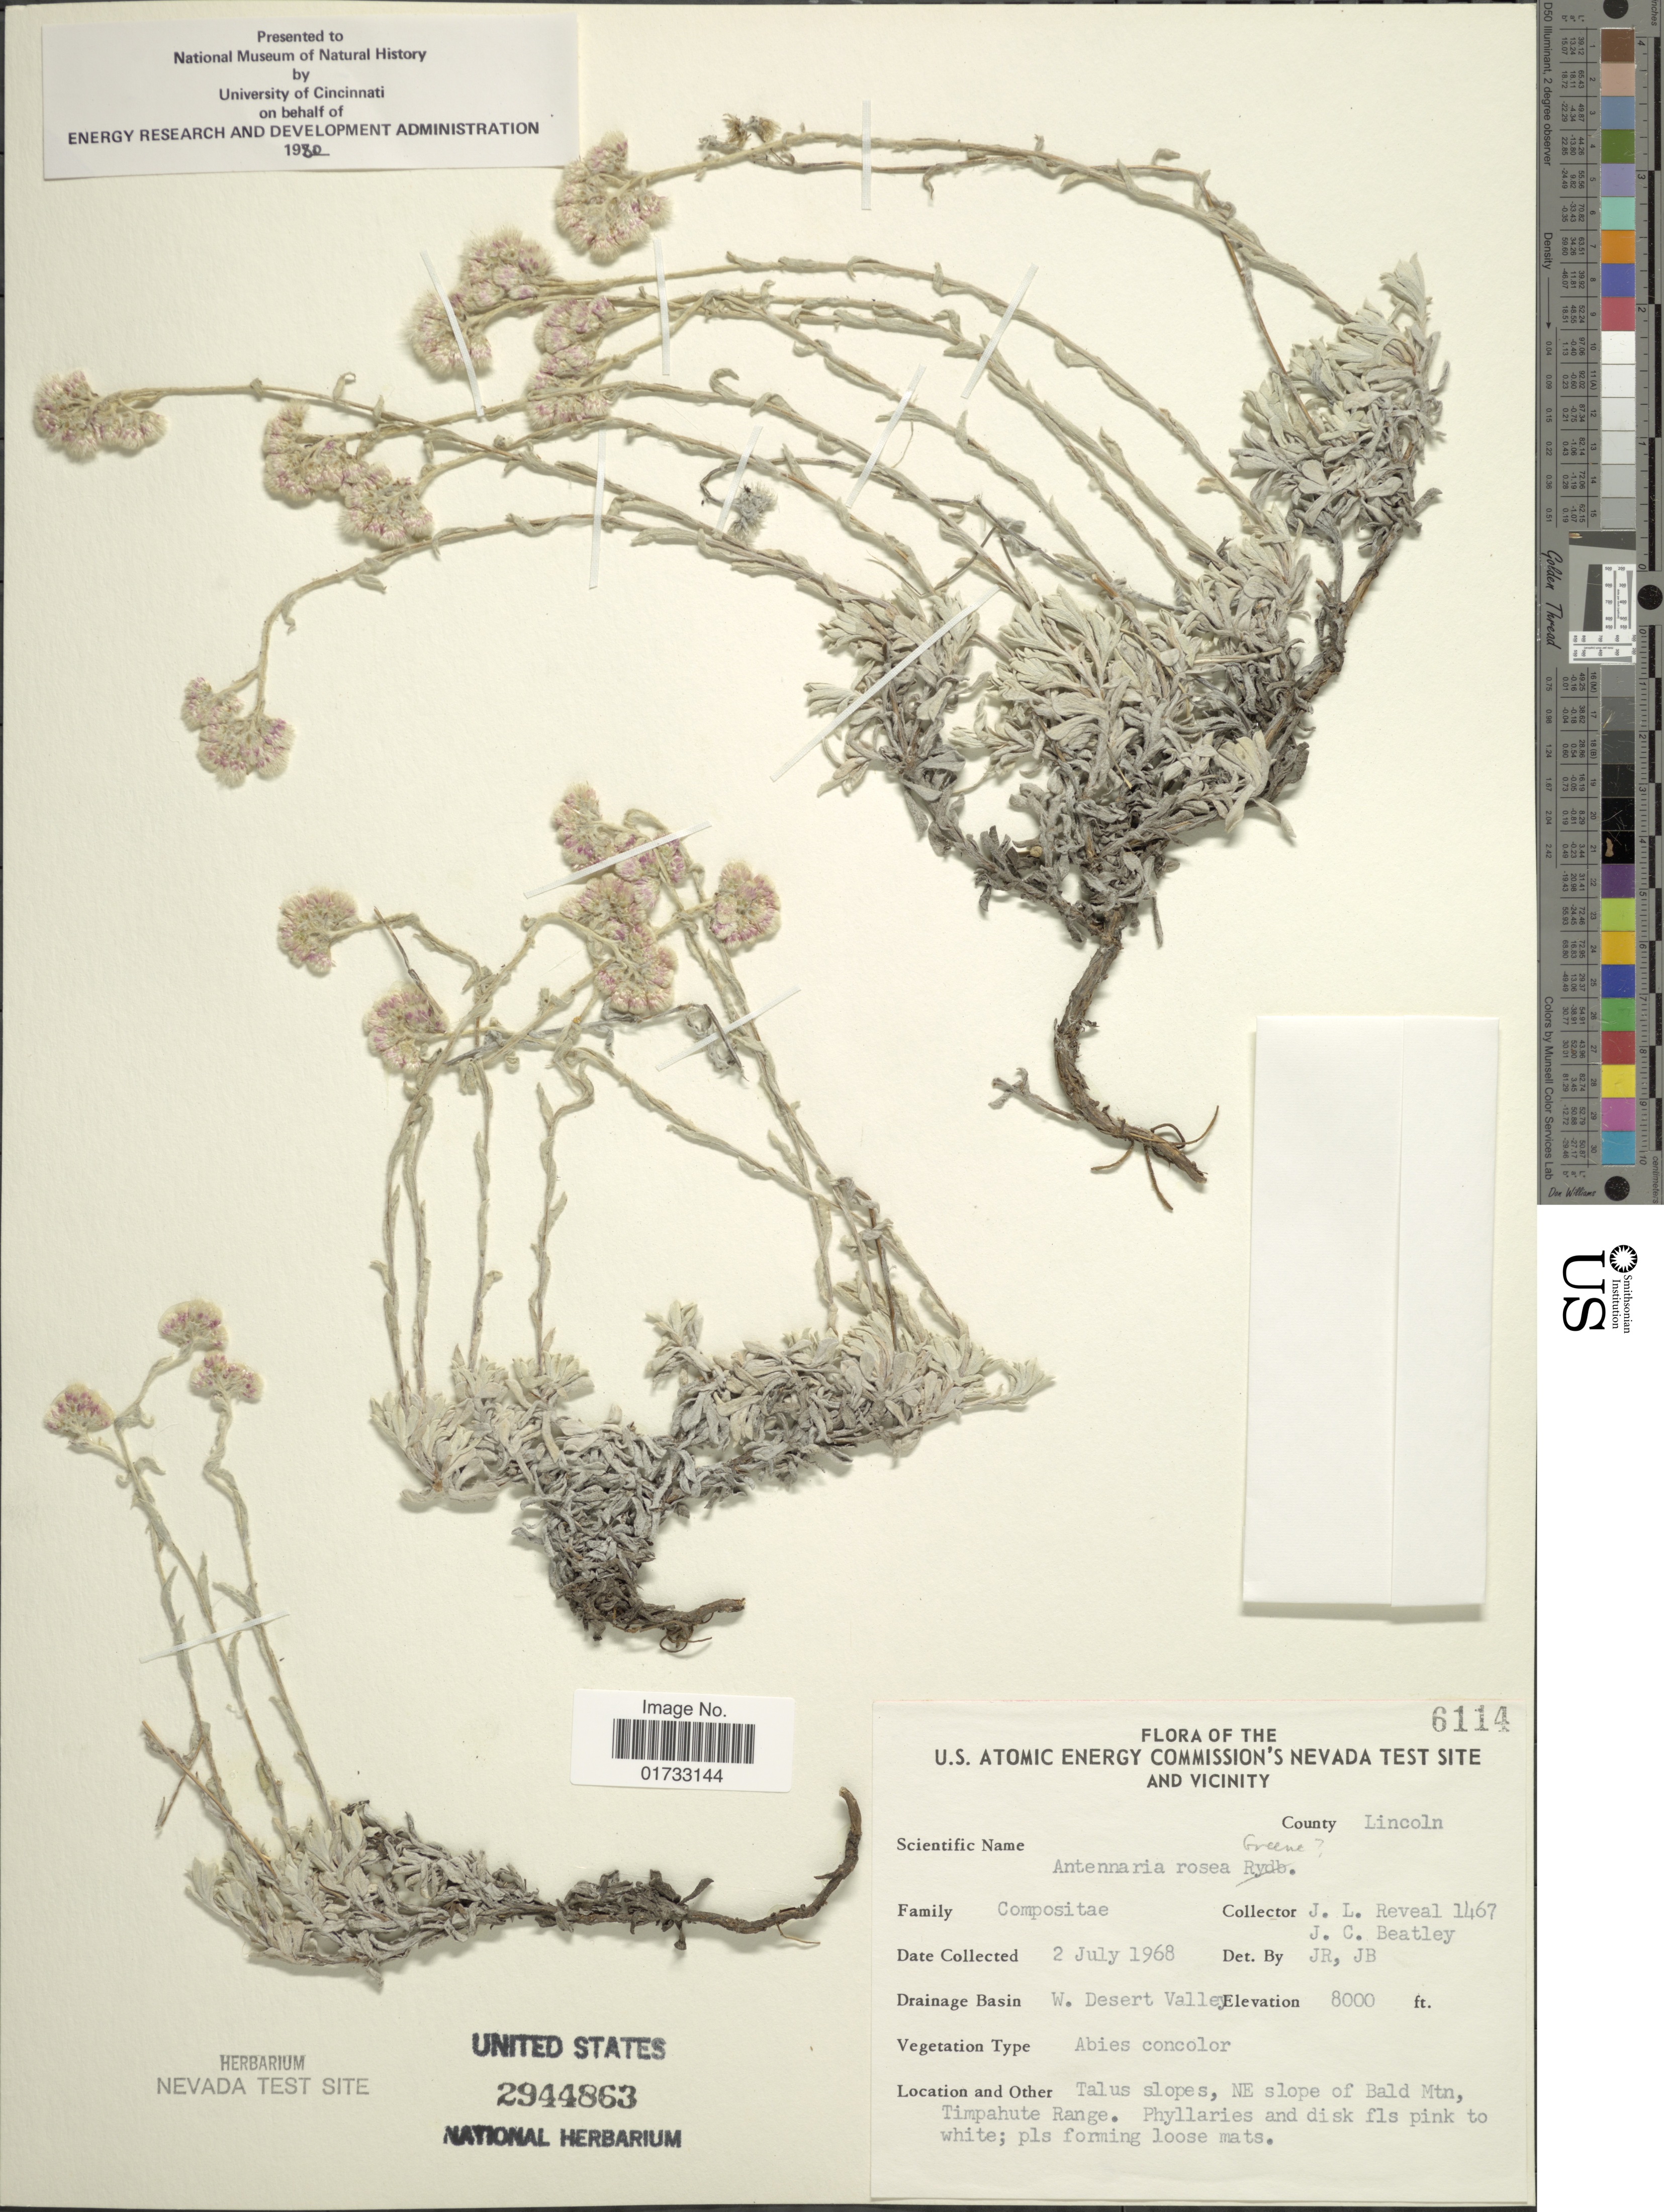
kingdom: Plantae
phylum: Tracheophyta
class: Magnoliopsida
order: Asterales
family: Asteraceae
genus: Antennaria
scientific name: Antennaria rosea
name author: Greene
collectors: J. L. Reveal & J. C. Beatley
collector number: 1467/6114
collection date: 1968-07-02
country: United States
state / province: Nevada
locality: U.S. Atomic Energy Commision's Nevada Test Site and Vicinity, W. Desert Valley, Talus slopes, NE slope of Bald Mtn, Timpahute Range, County Lincoln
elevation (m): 2438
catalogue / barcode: US 2944863